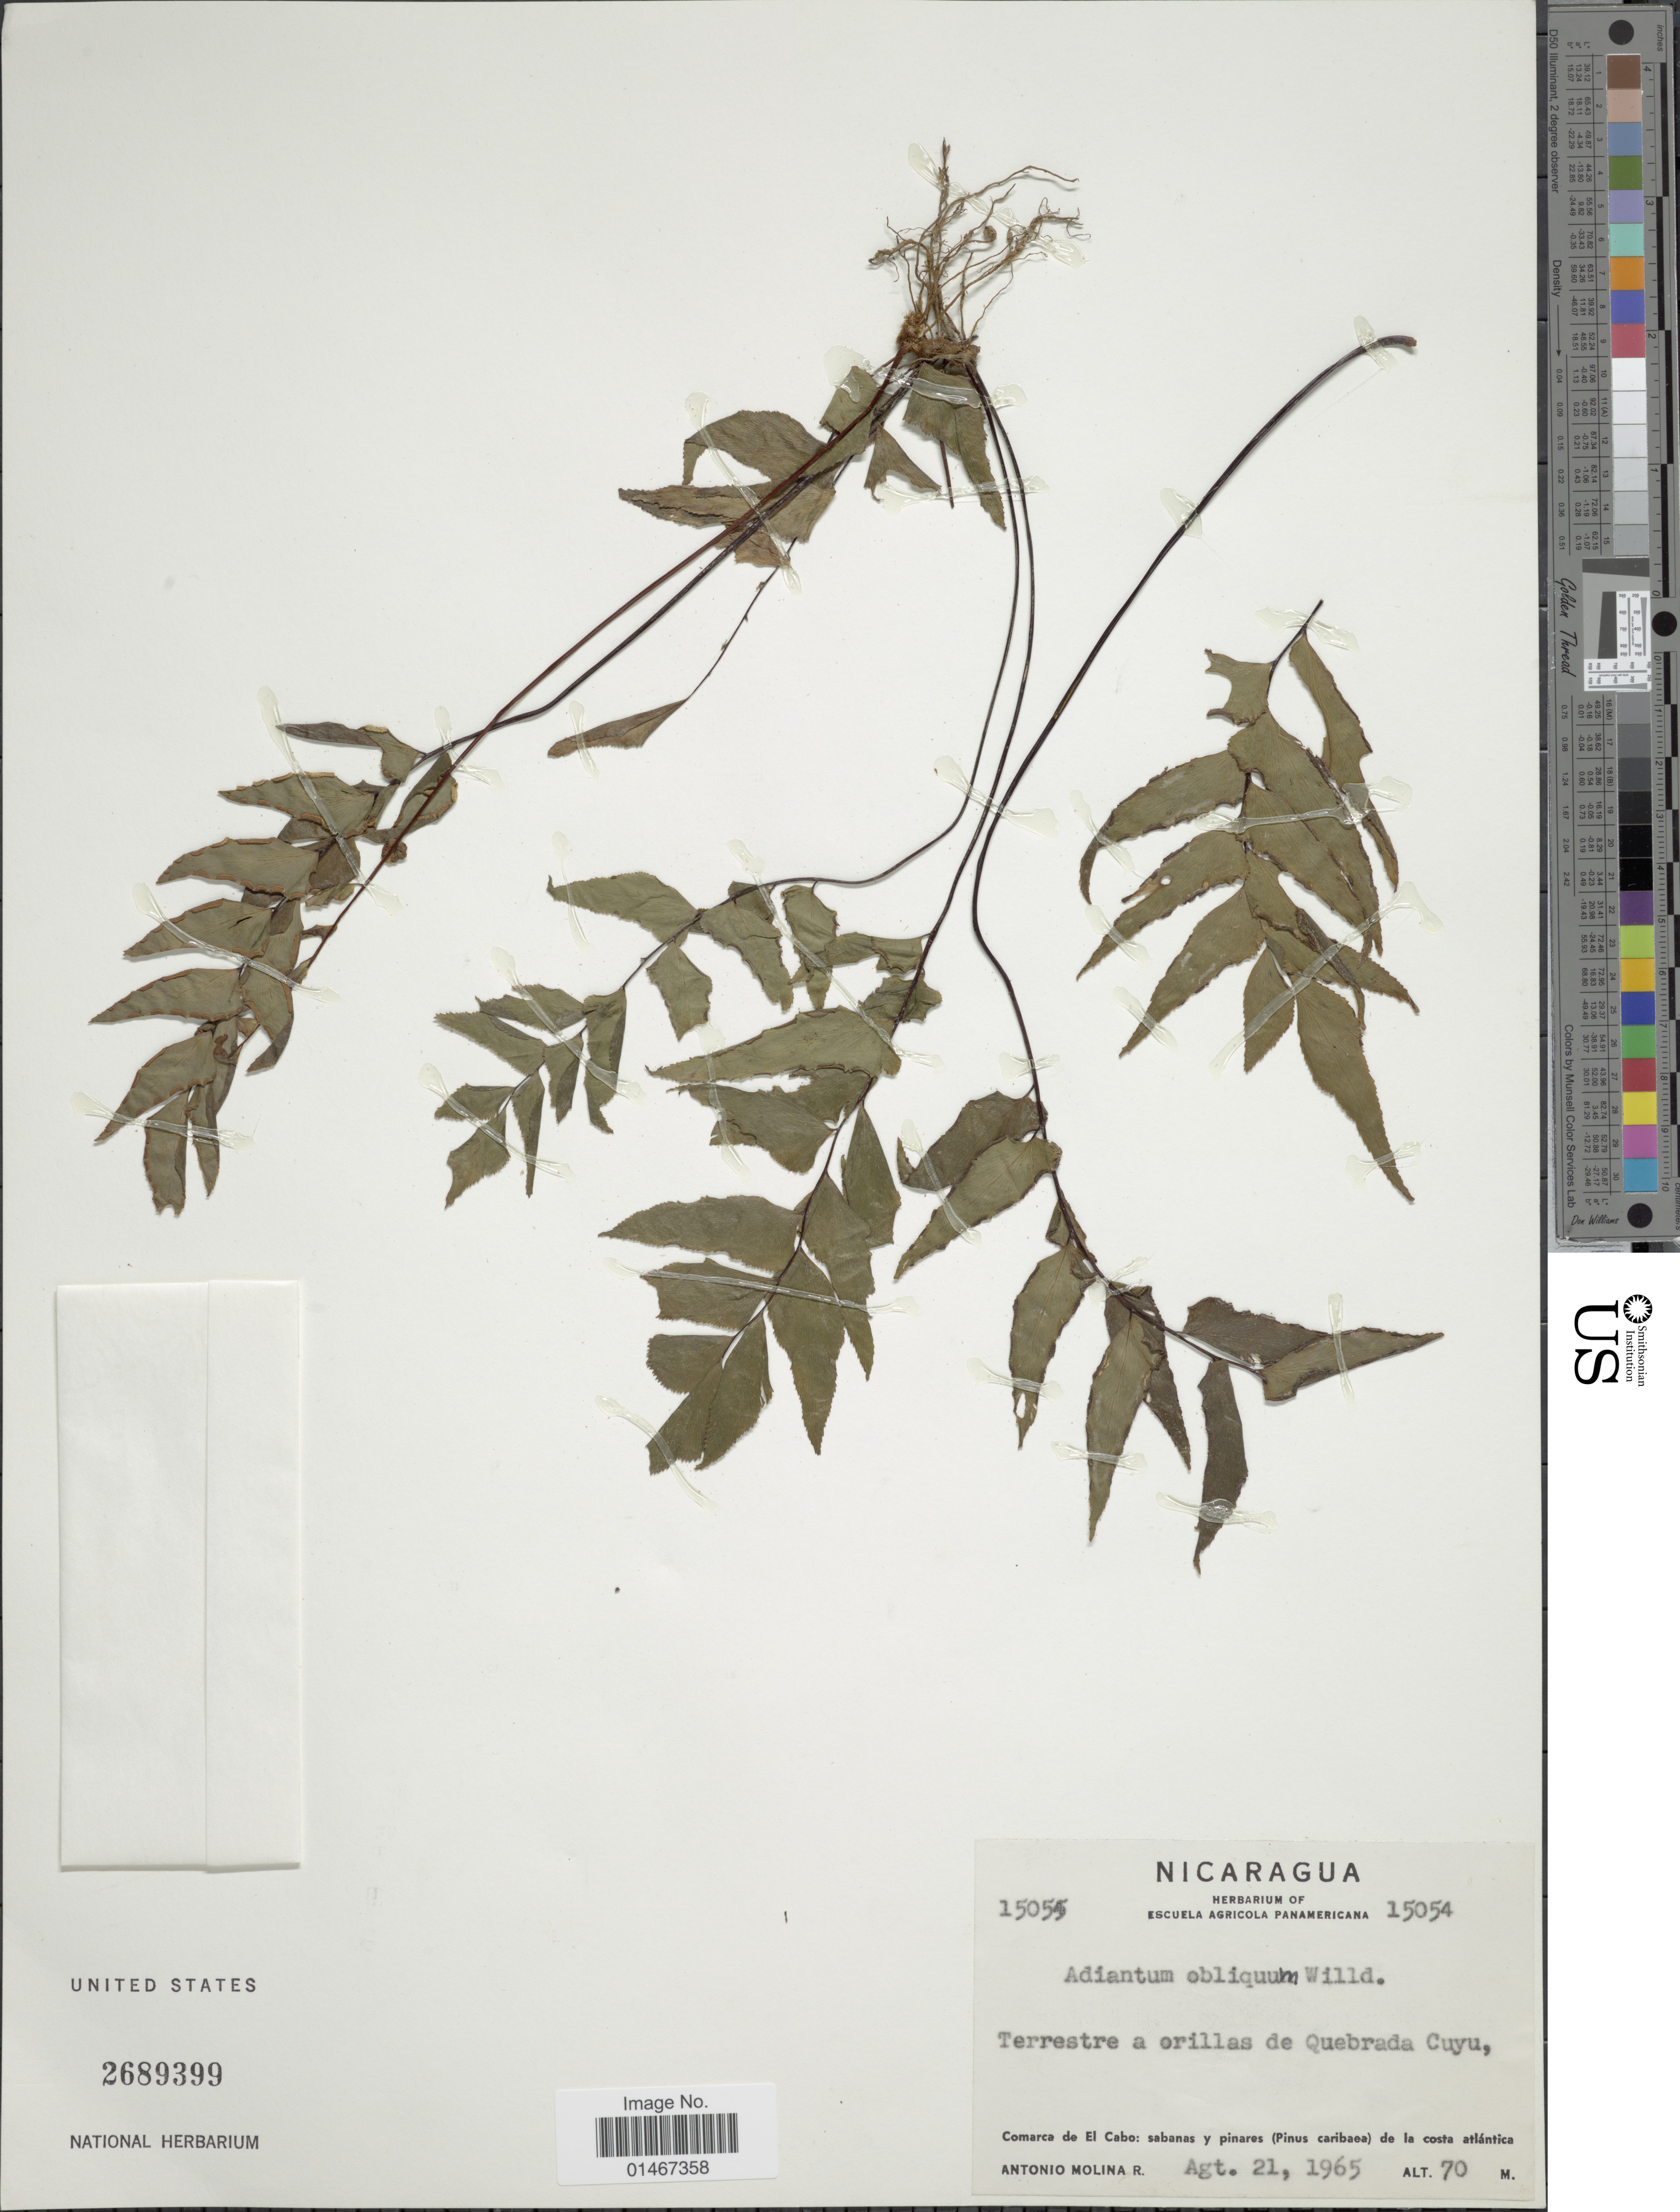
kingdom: Plantae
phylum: Tracheophyta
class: Polypodiopsida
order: Polypodiales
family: Pteridaceae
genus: Adiantum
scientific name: Adiantum obliquum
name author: Willd.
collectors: A. Molina R.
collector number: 15055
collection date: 1965-08-21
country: Nicaragua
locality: Terrestre a orillas de Quebrada Cuyu. Comarca de El Cabo: sabanas y pinares (Pinus caribaea) de la costa atlantica.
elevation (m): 70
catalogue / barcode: US 2689399